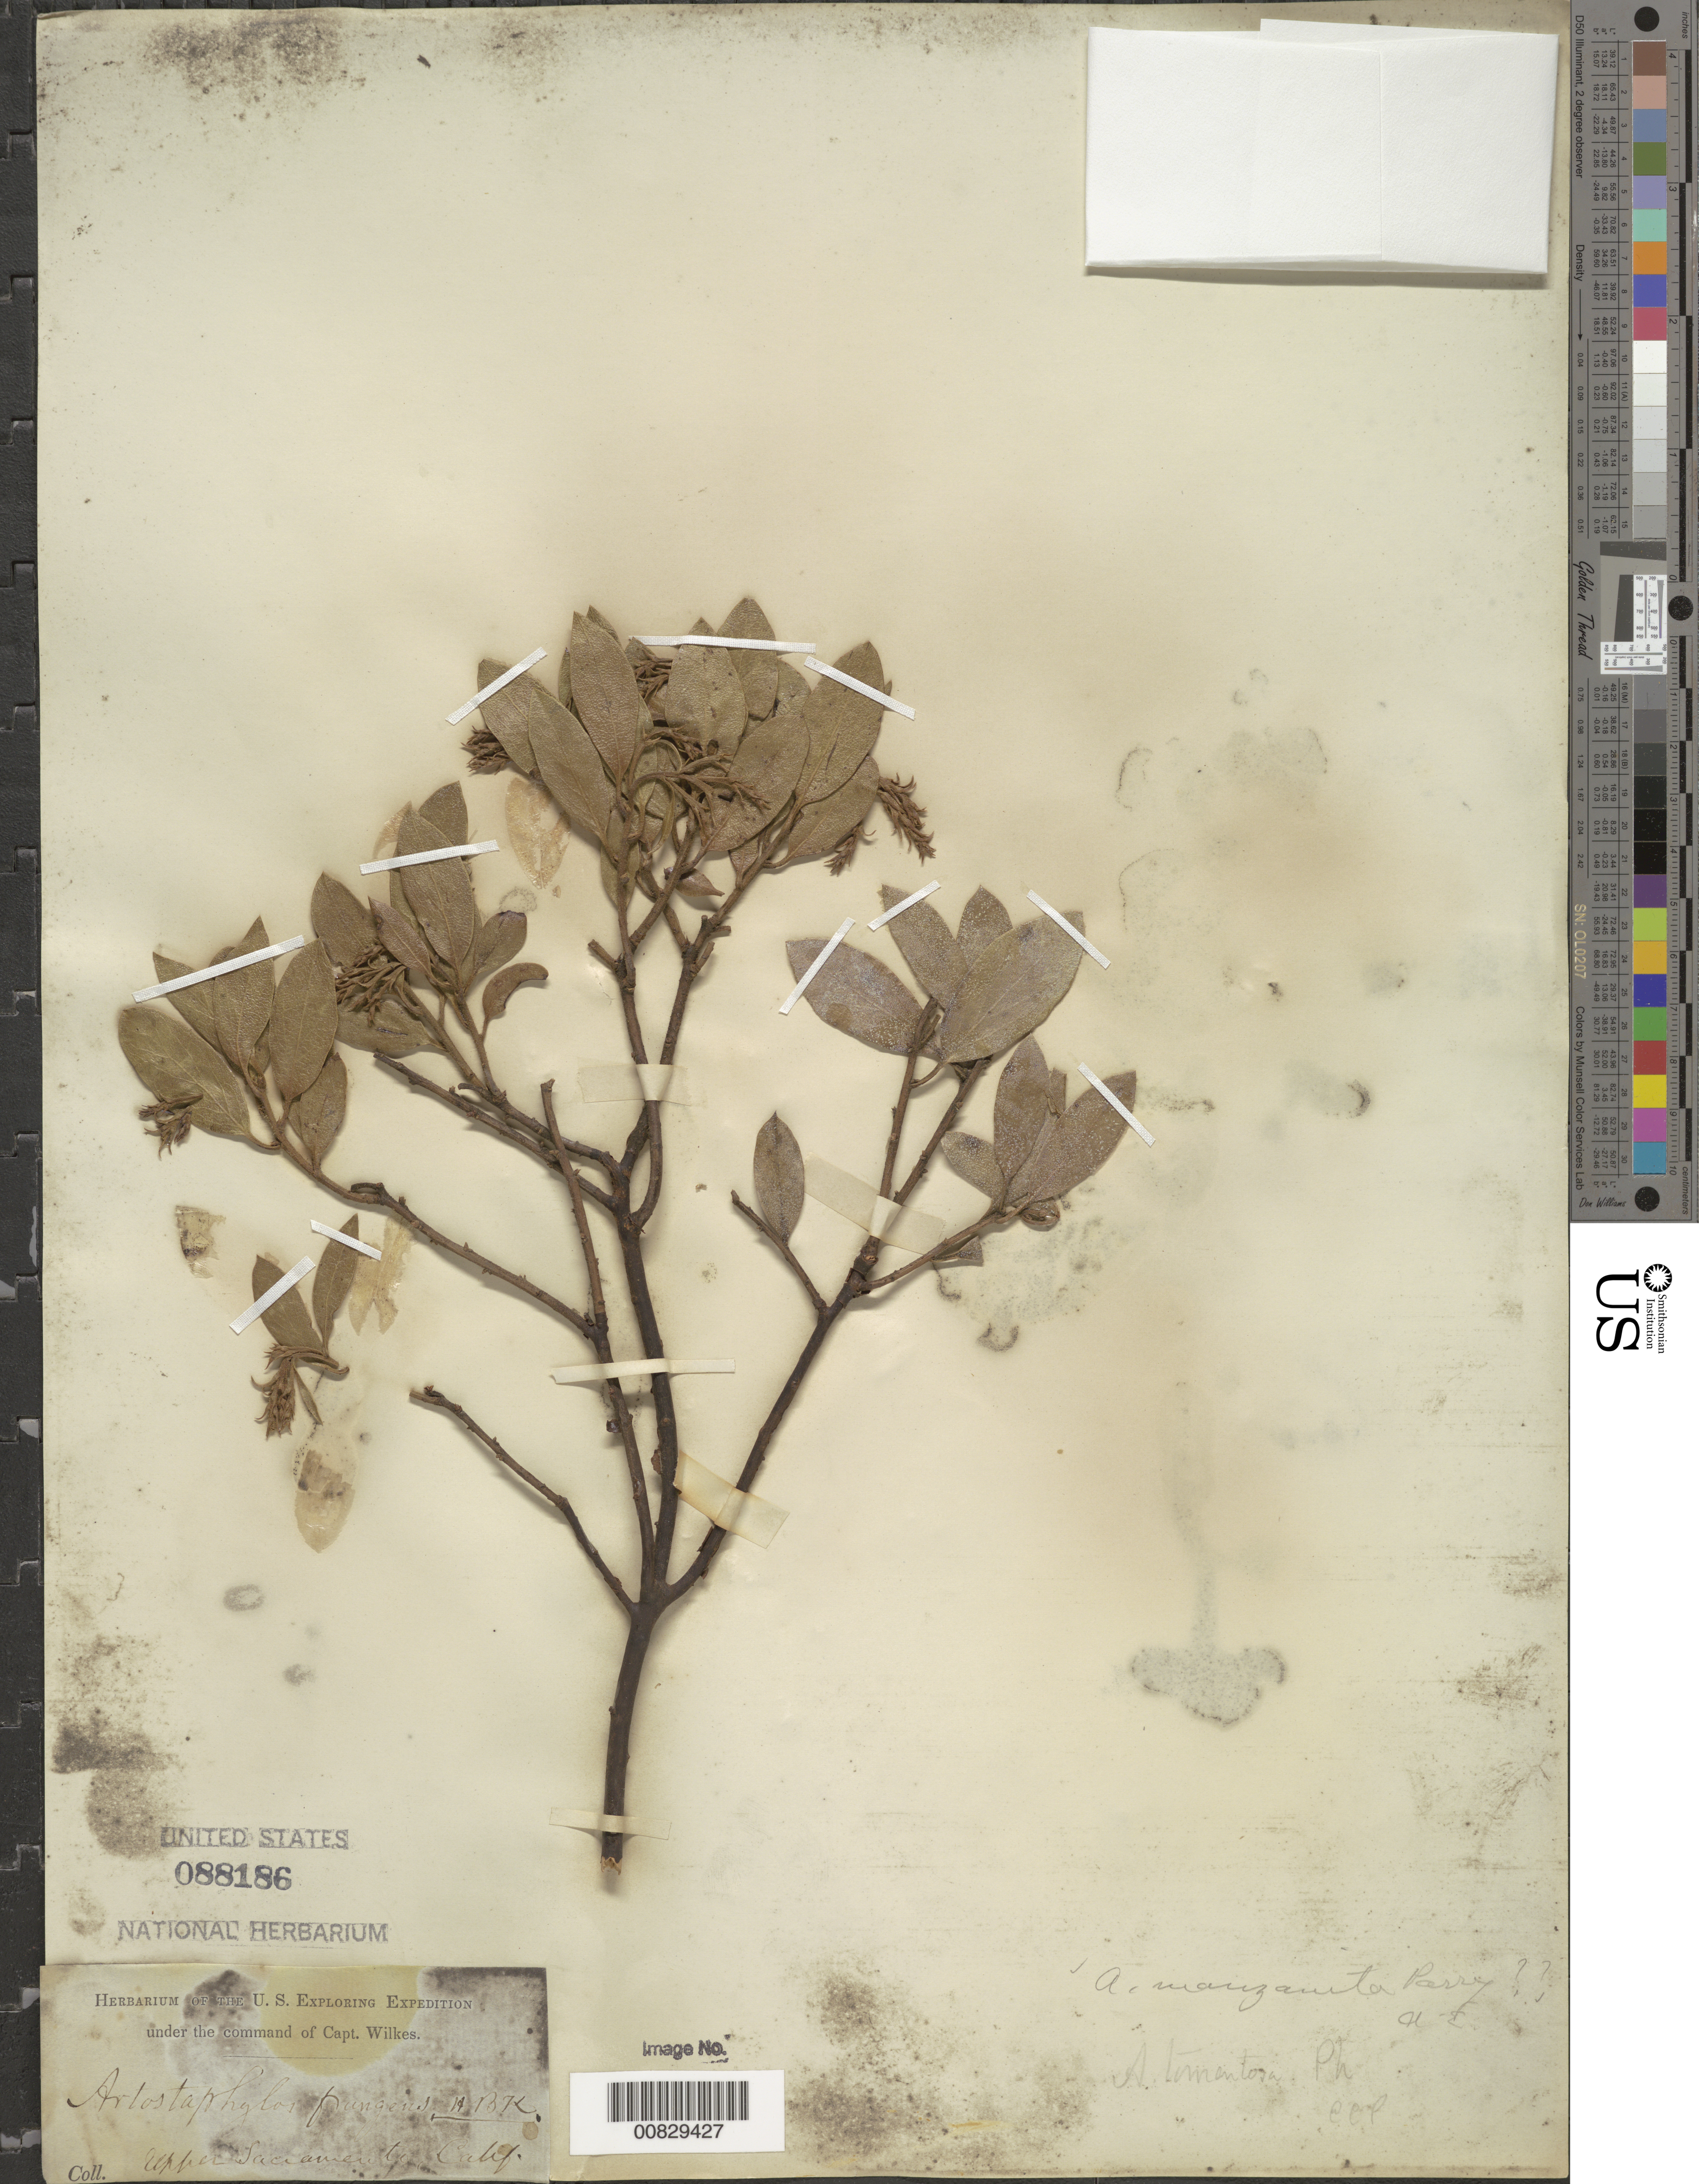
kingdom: Plantae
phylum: Tracheophyta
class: Magnoliopsida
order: Ericales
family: Ericaceae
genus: Arctostaphylos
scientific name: Arctostaphylos manzanita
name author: Parry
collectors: Wilkes Explor. Exped.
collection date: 1838/1842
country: United States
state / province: California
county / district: Sacramento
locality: Upper Sacramento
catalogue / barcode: US 88186